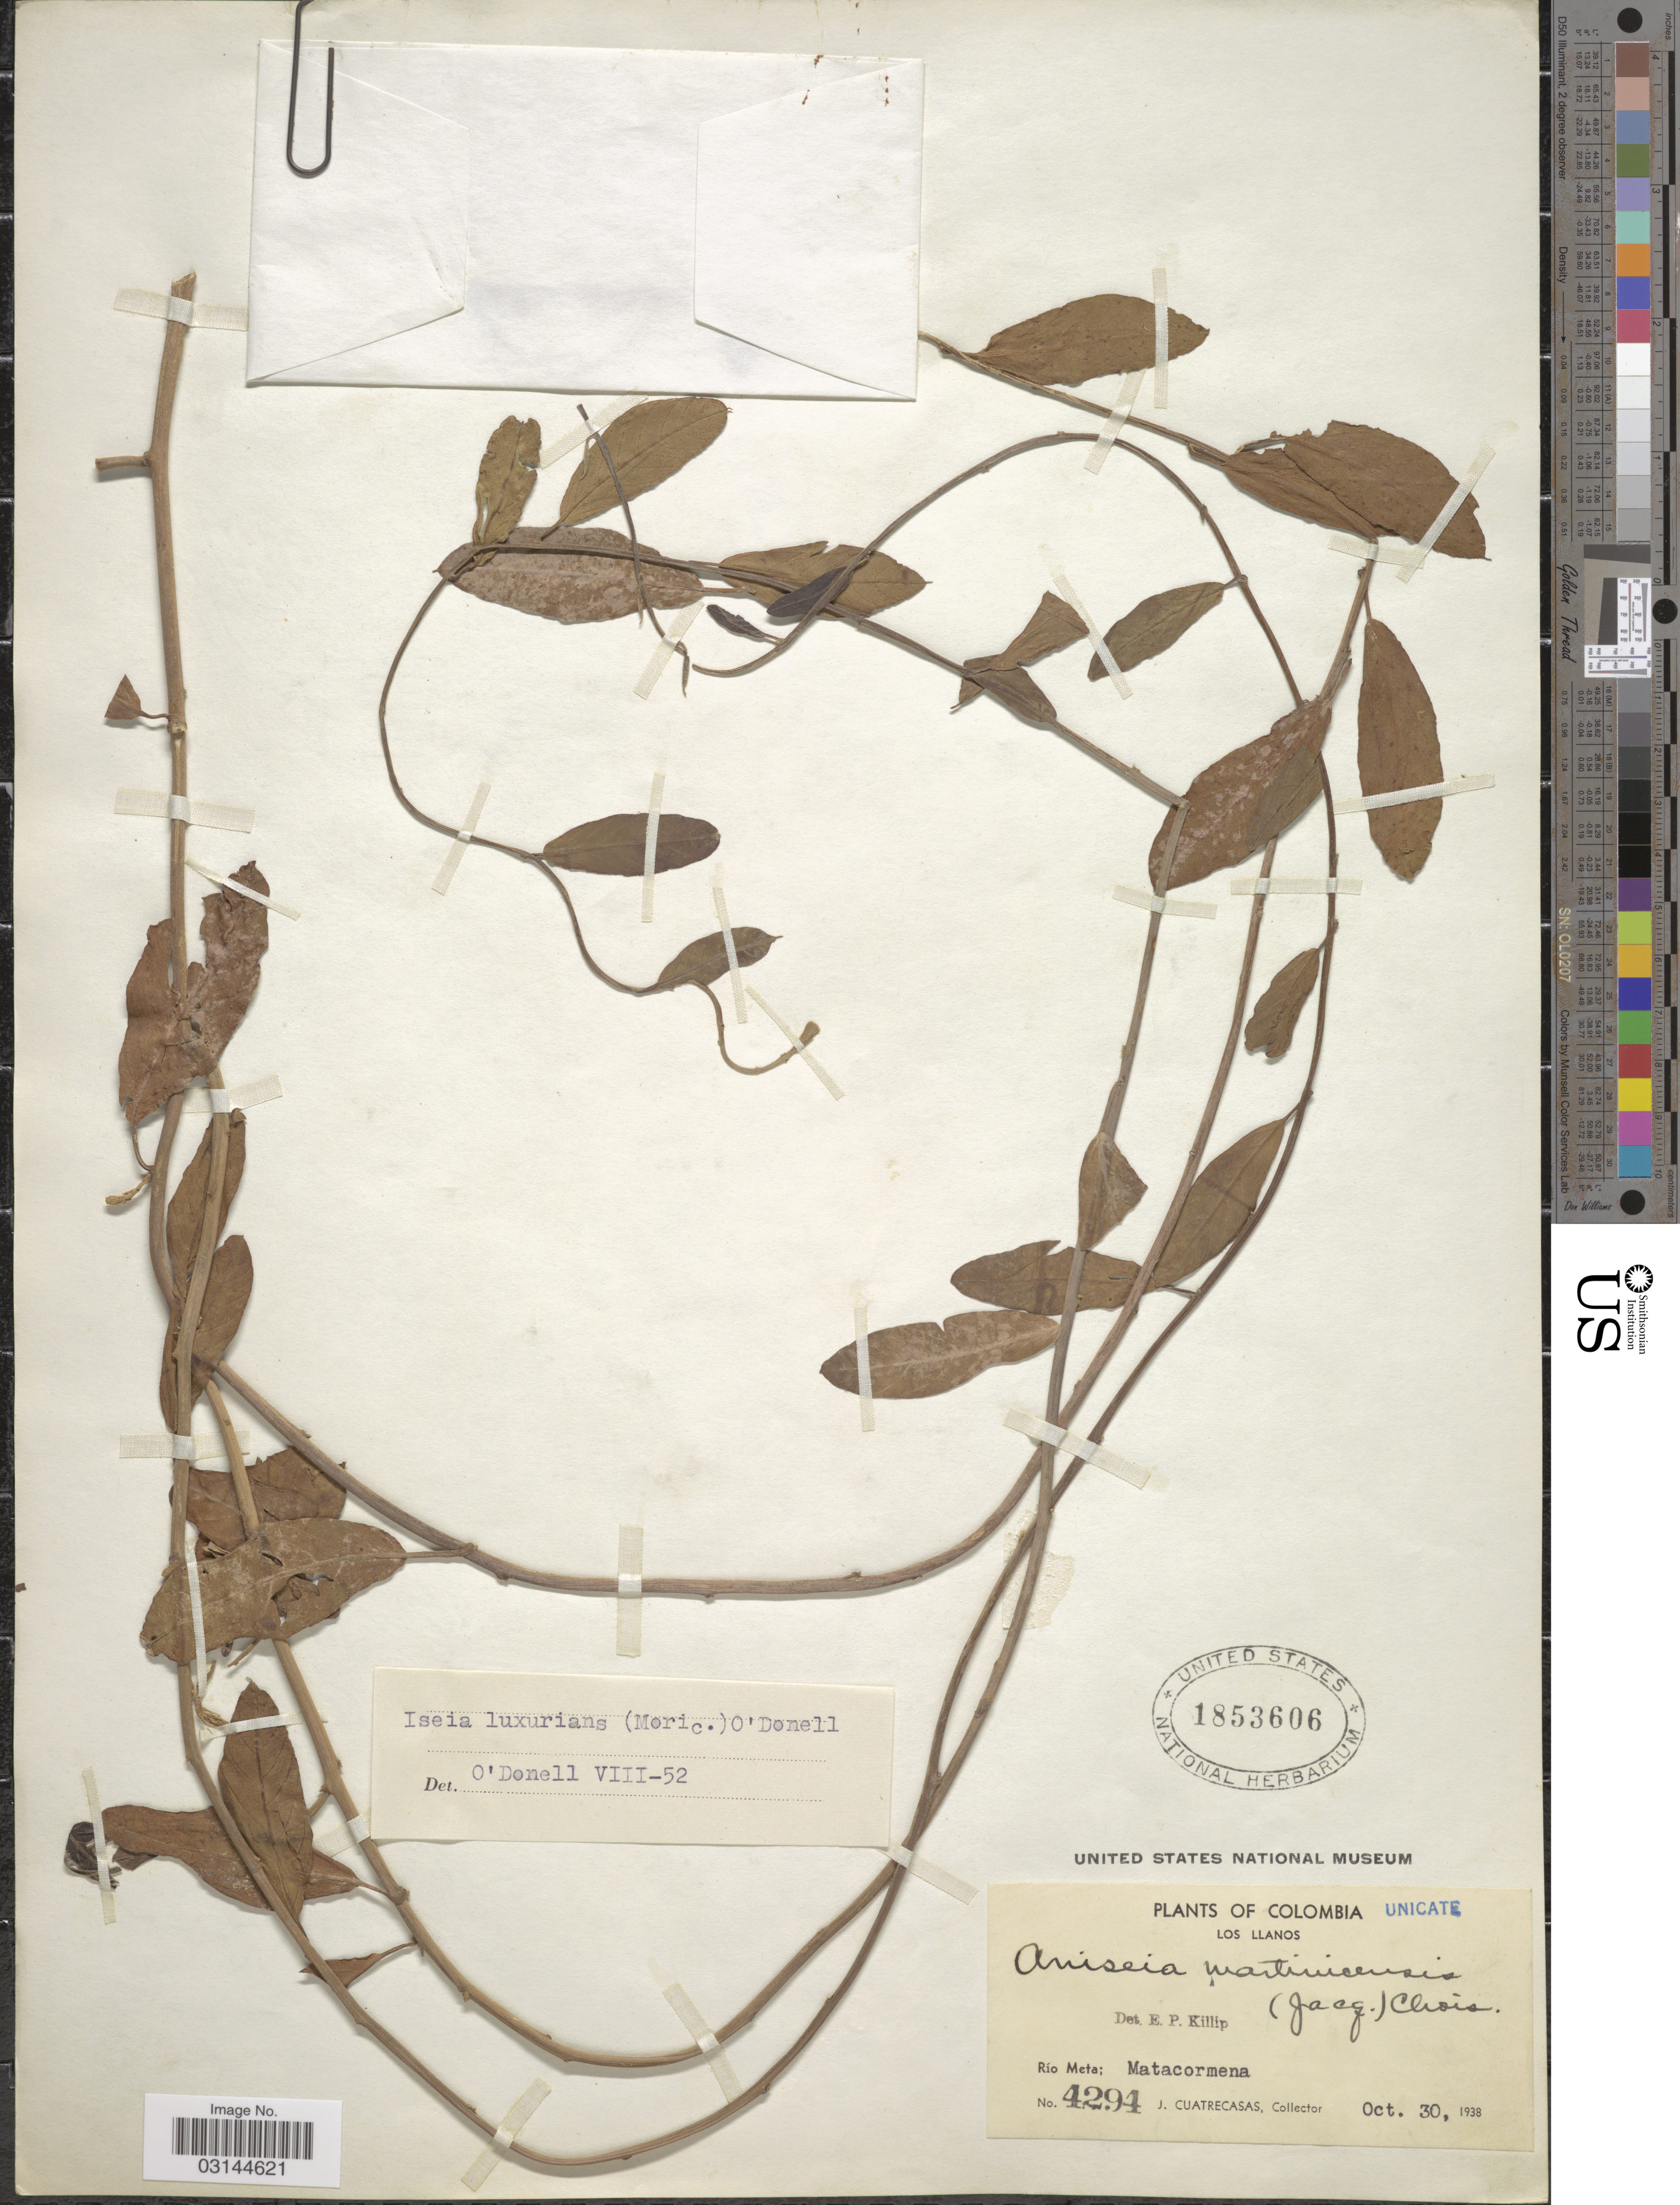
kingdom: Plantae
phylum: Tracheophyta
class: Magnoliopsida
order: Solanales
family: Convolvulaceae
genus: Aniseia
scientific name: Aniseia luxurians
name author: (Moric.) Athiê-Souza & Buril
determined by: Strong, Mark T., (BOT), Smithsonian Institution - National Museum of Natural History (UNITED STATES)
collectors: J. Cuatrecasas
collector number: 4294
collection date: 1938-10-30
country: Colombia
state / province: Meta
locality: Los Llanos. Río Meta; Matacormena.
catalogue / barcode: US 1853606